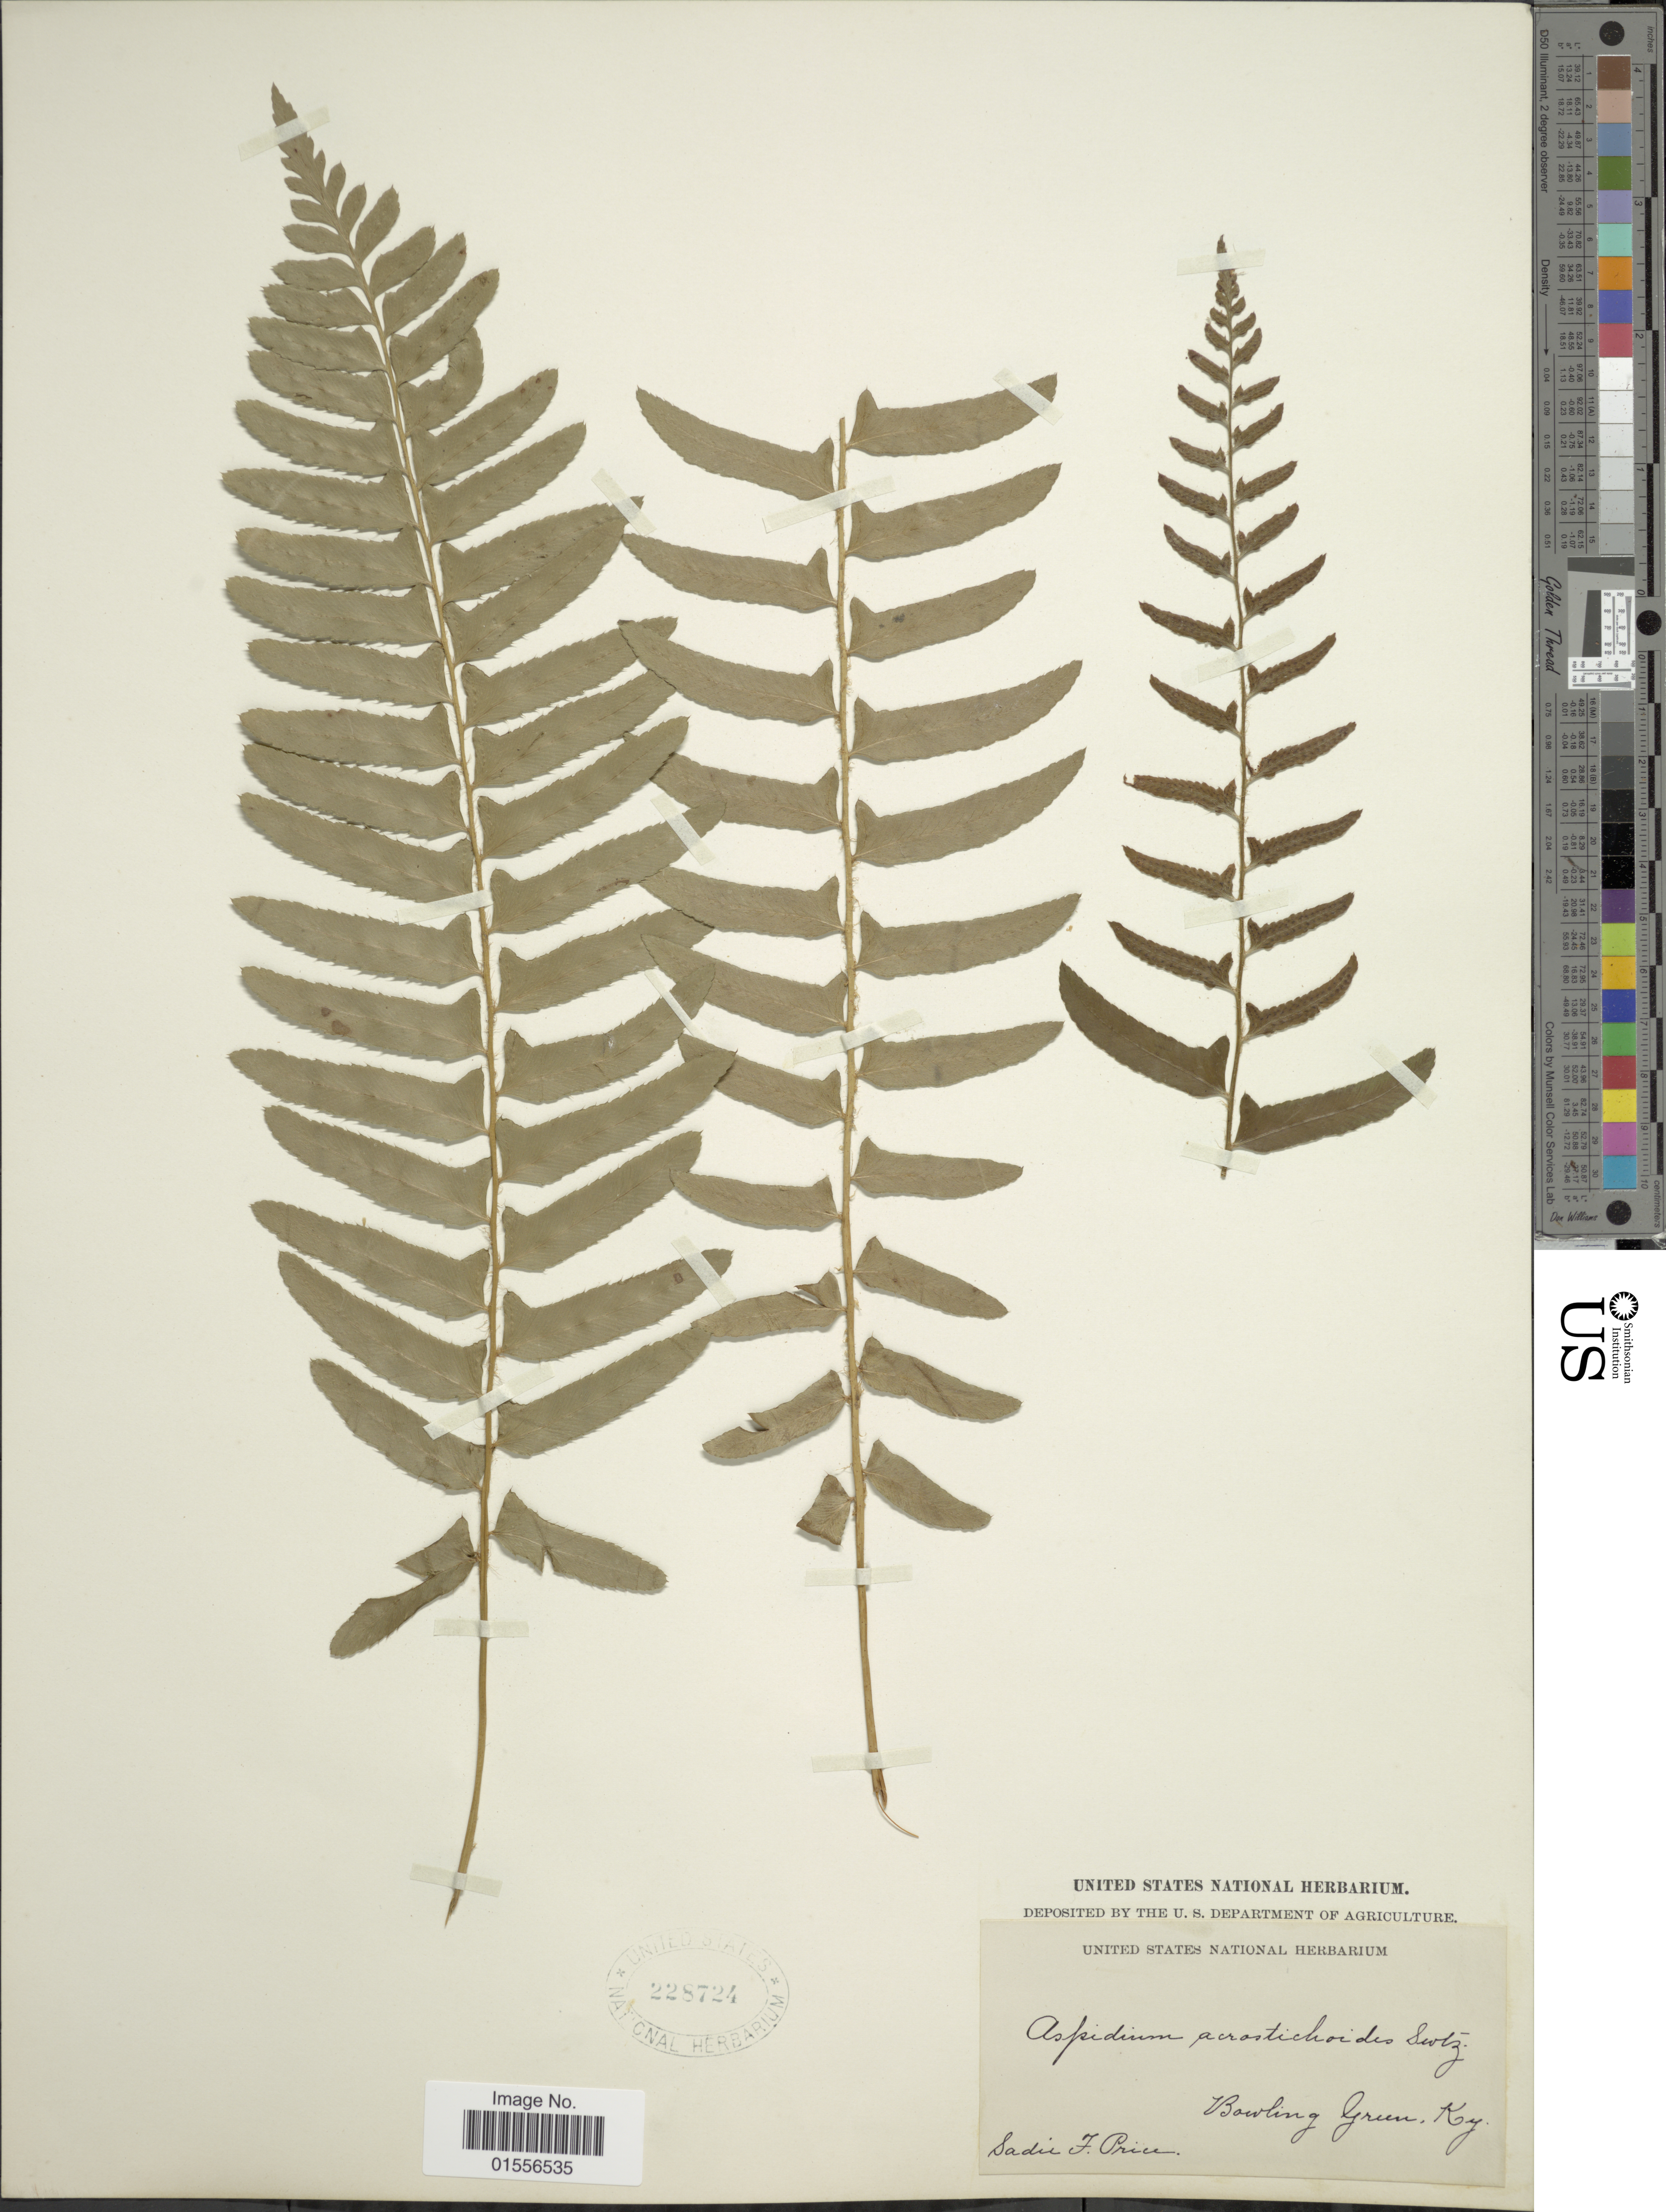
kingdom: Plantae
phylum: Tracheophyta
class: Polypodiopsida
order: Polypodiales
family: Dryopteridaceae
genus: Polystichum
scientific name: Polystichum acrostichoides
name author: (Michx.) Schott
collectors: S. Price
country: United States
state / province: Kentucky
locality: Bowling Green.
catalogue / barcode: US 228724